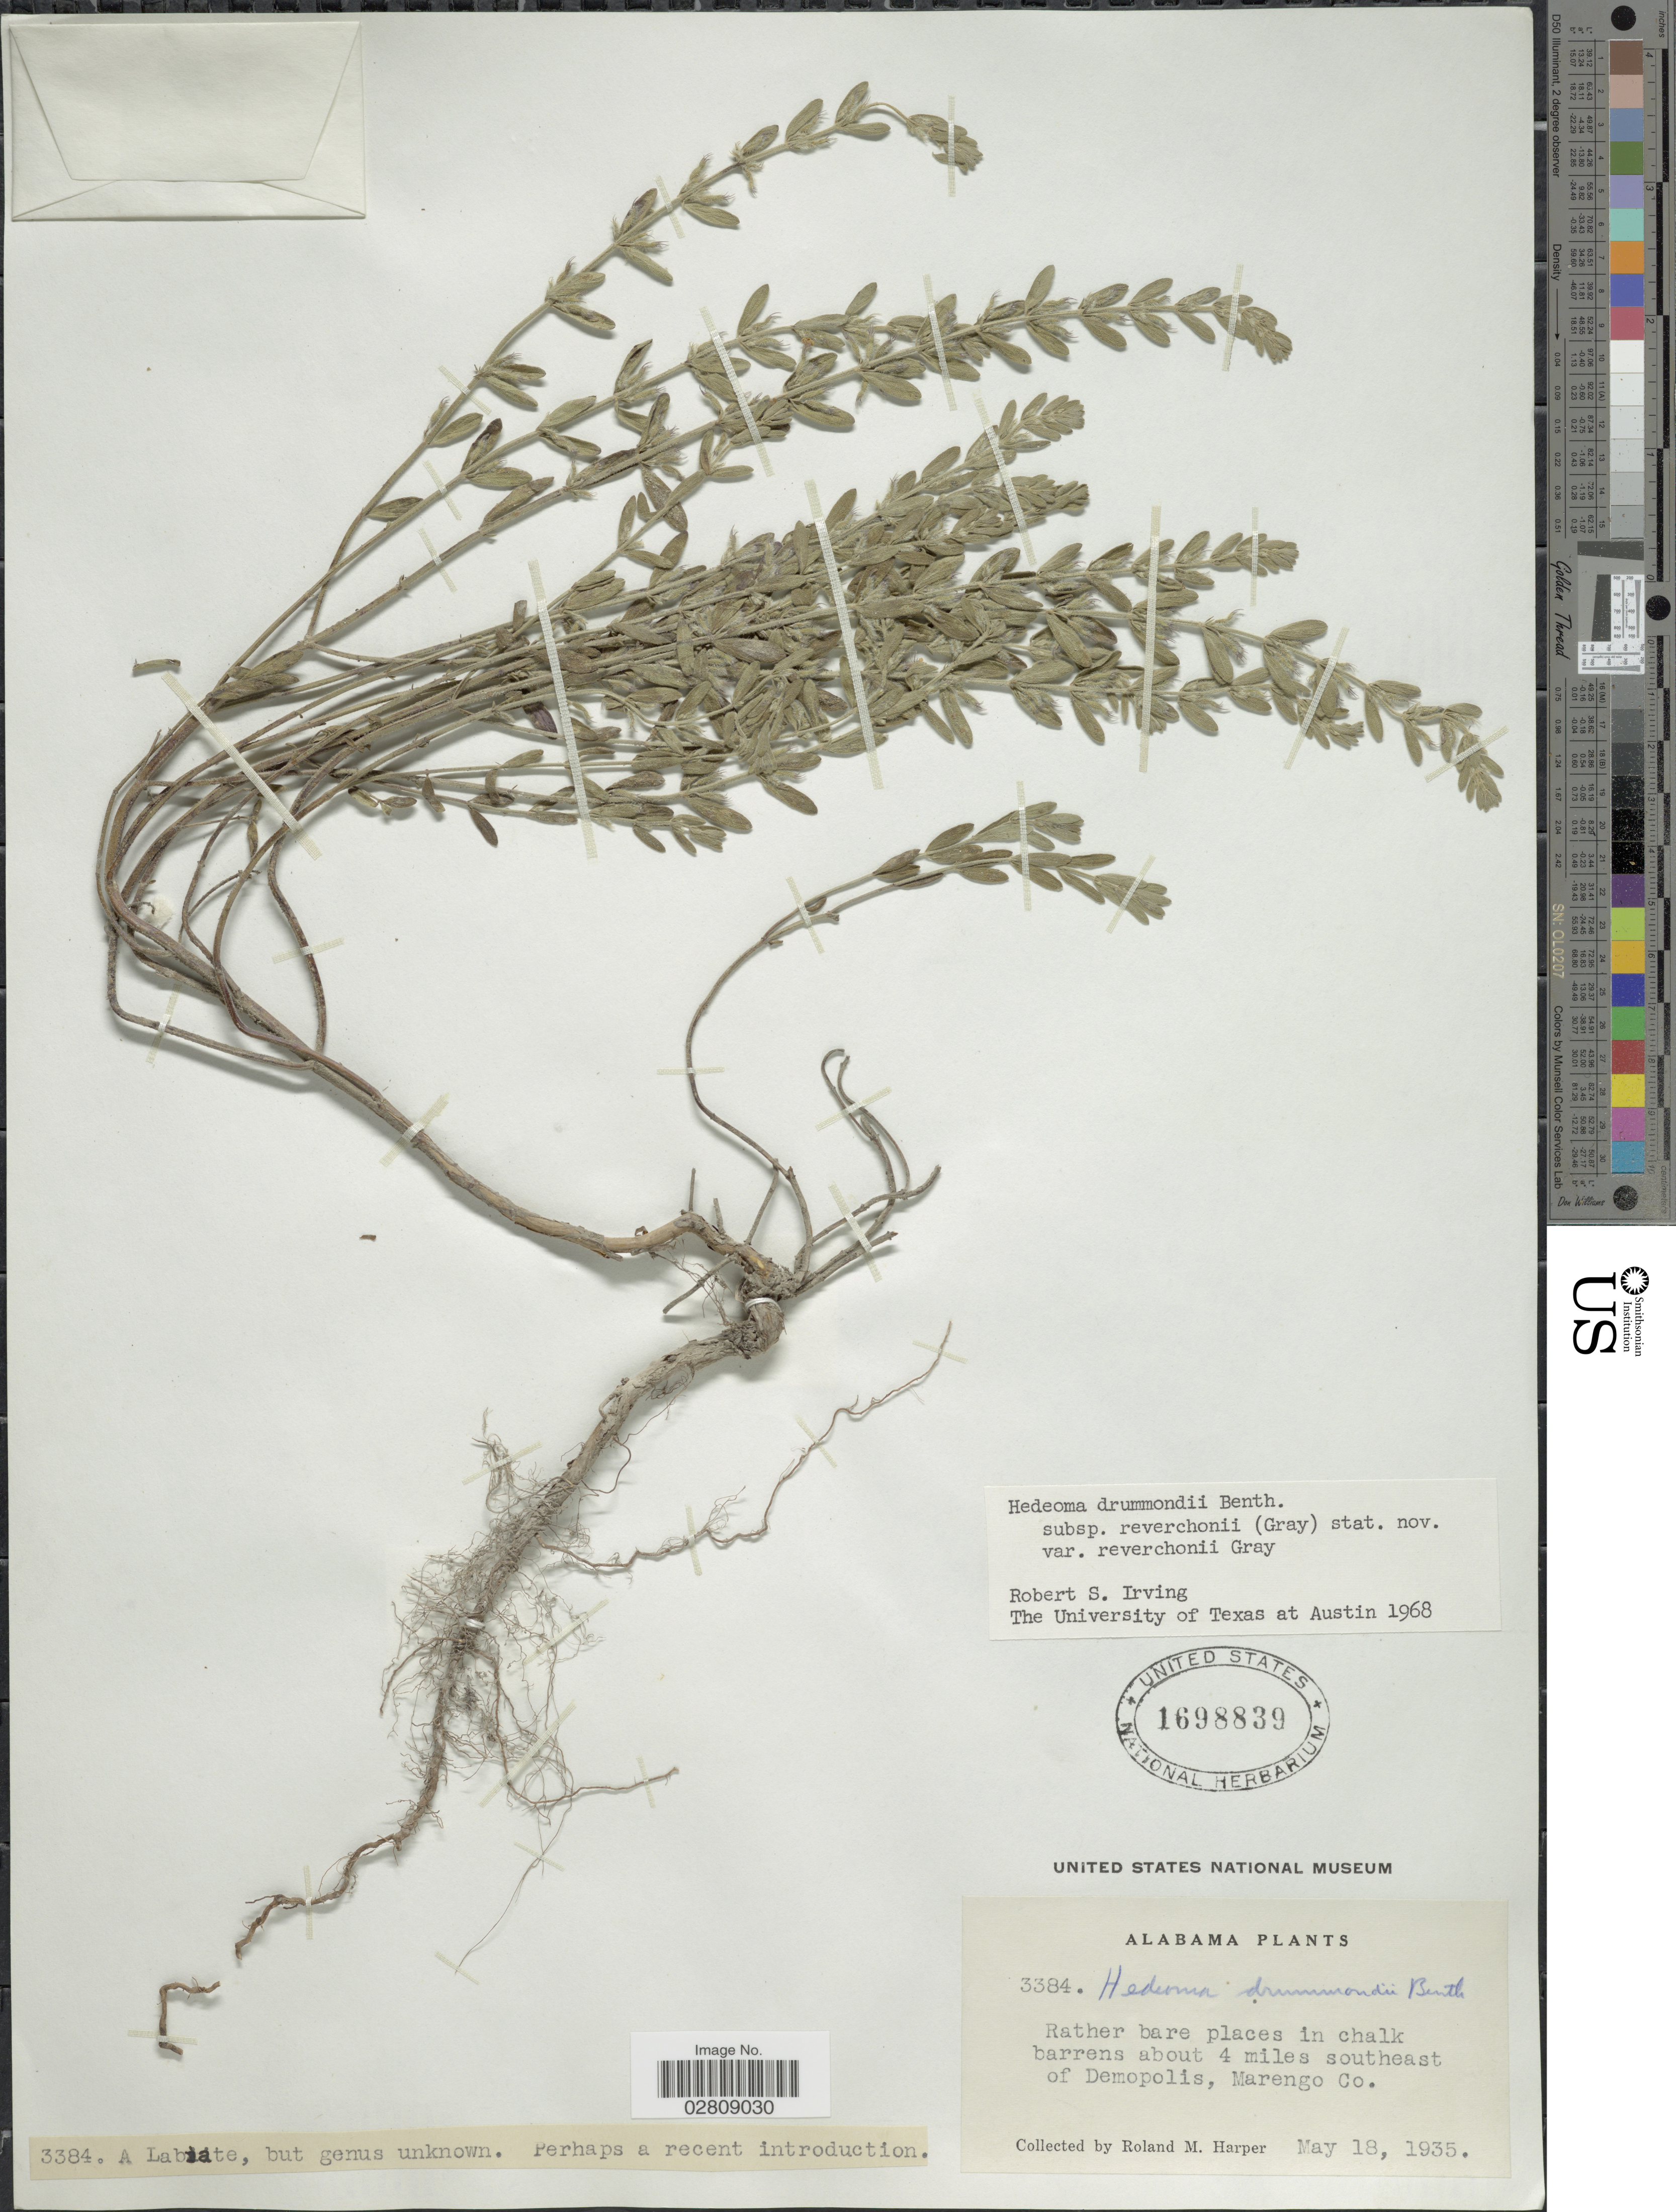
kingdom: Plantae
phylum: Tracheophyta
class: Magnoliopsida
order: Lamiales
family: Lamiaceae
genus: Hedeoma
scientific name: Hedeoma reverchonii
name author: (A. Gray) A. Gray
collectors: R. M. Harper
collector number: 3384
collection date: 1935-05-18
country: United States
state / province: Alabama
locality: Rather bare places in chalk barrens about 4 miles southeast of Demopolis, Marengo Co.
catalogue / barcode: US 1698839